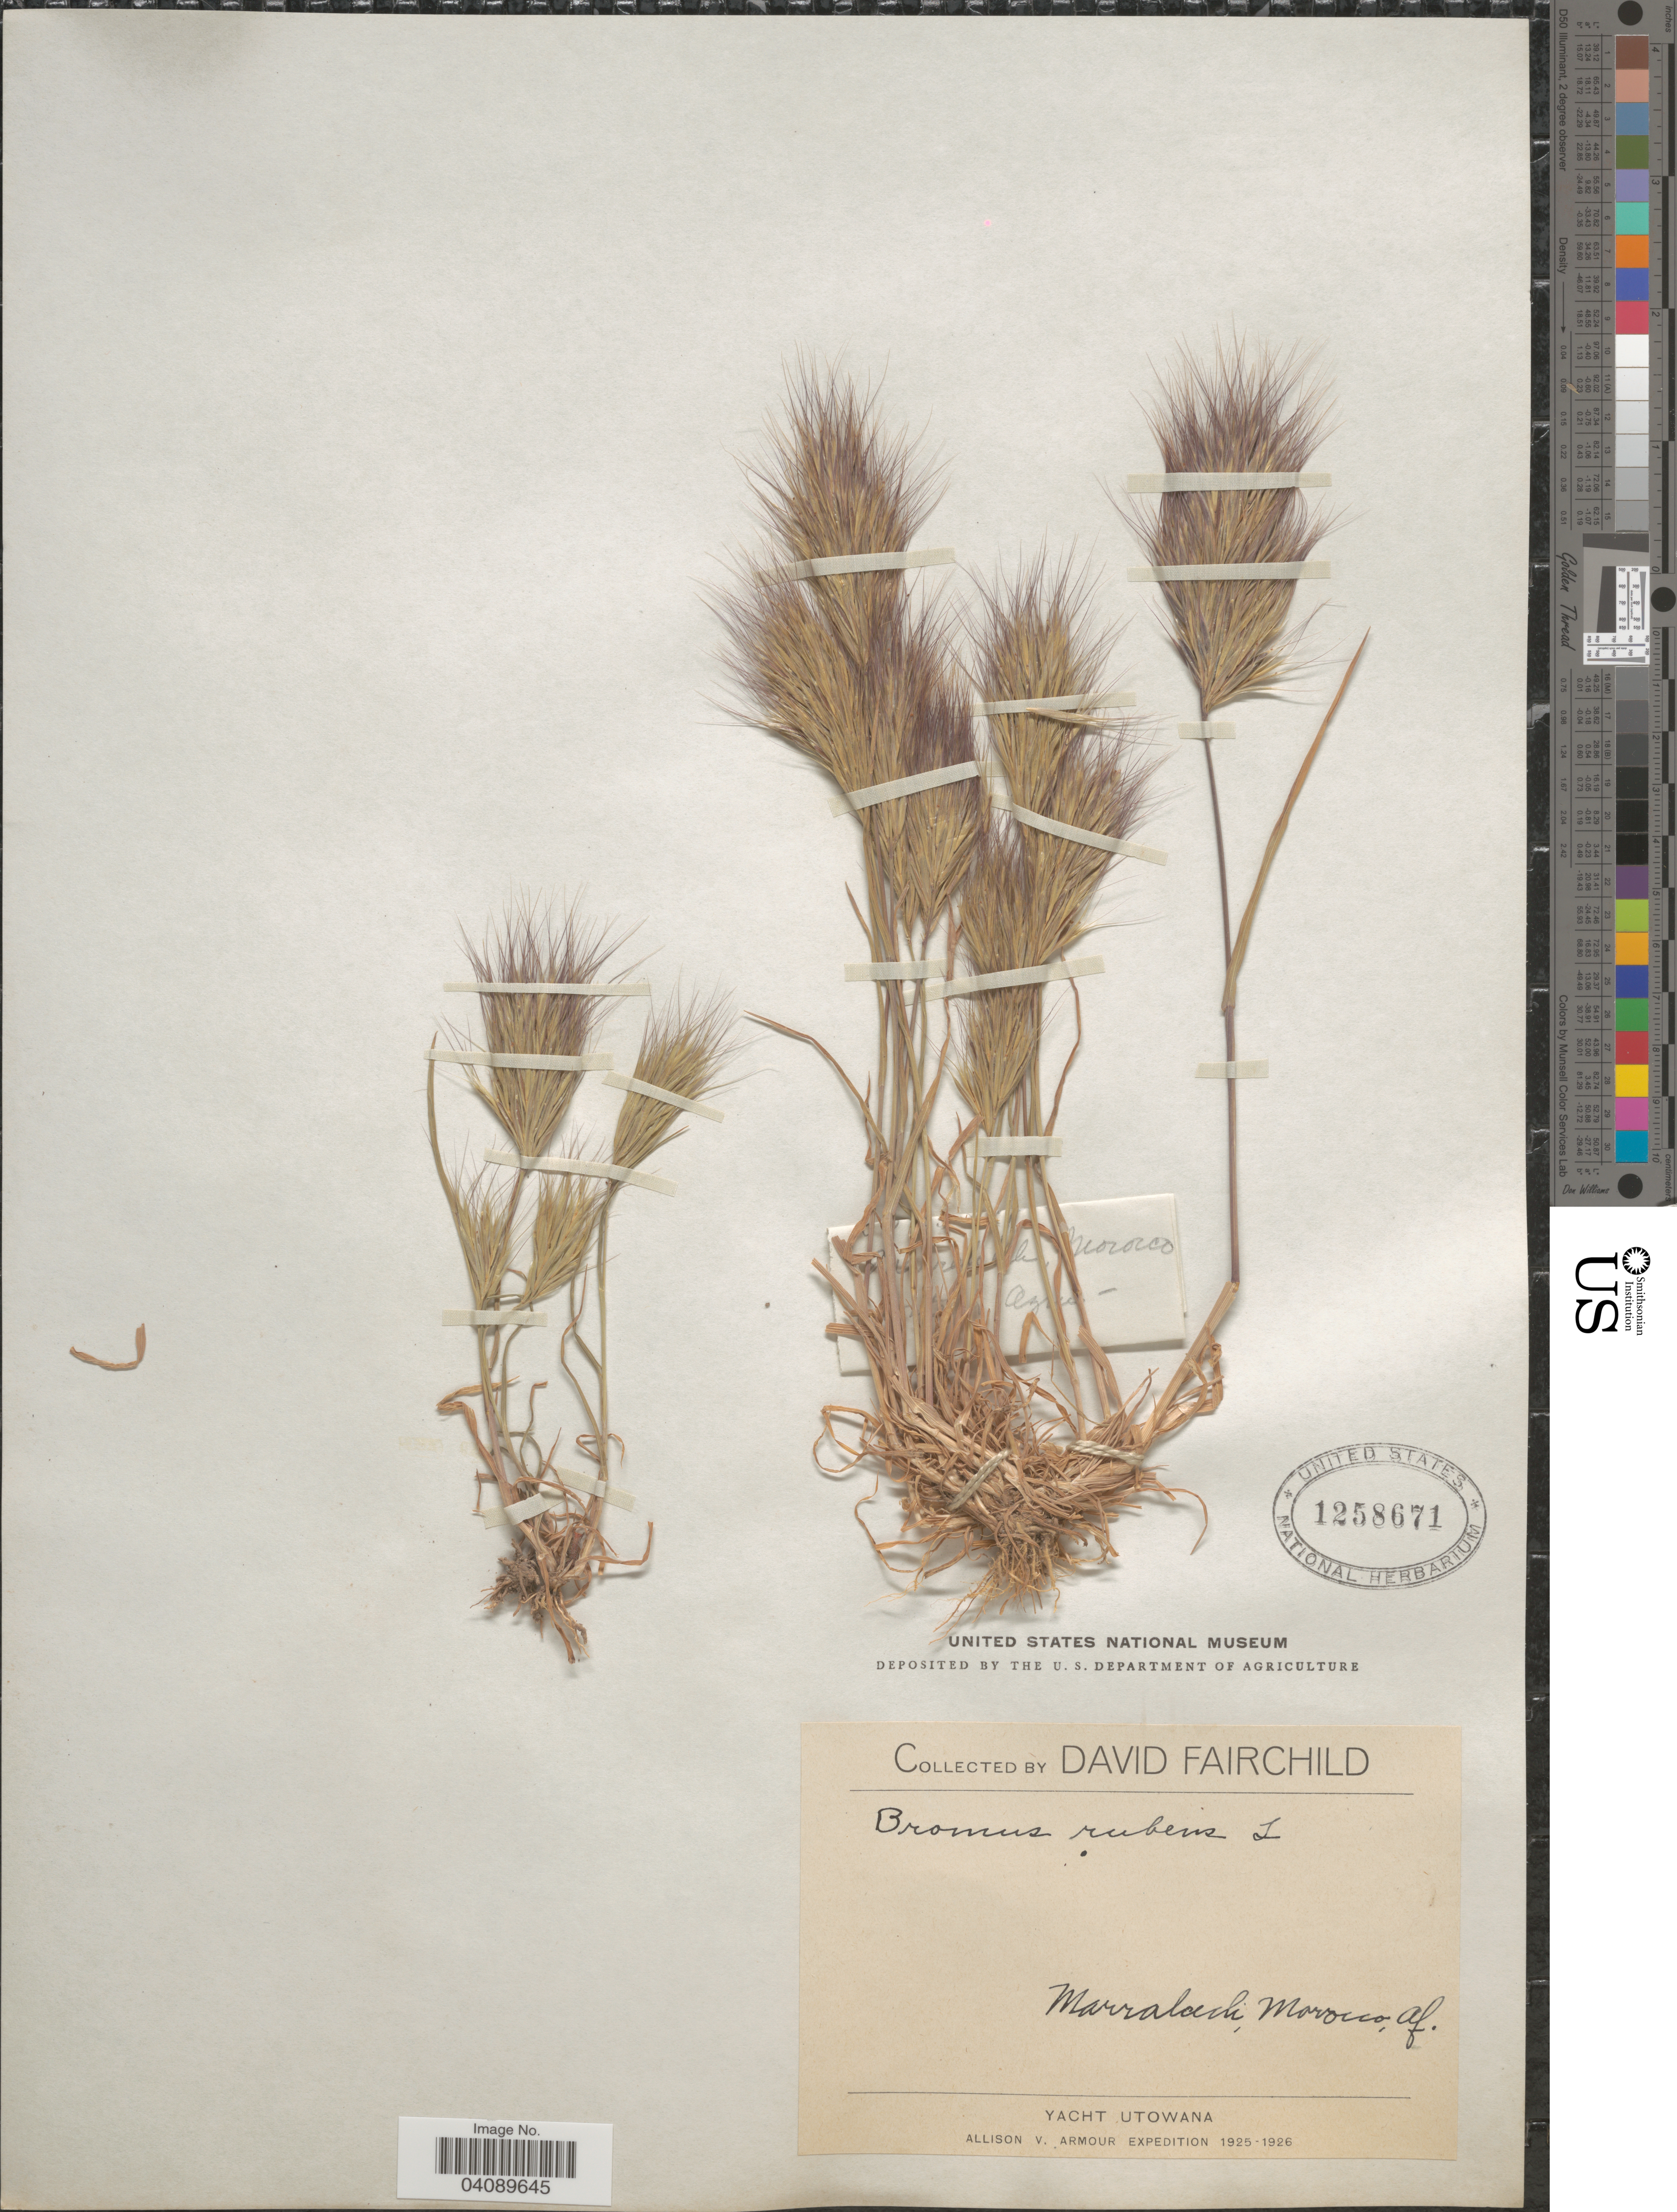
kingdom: Plantae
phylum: Tracheophyta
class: Liliopsida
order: Poales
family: Poaceae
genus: Bromus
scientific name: Bromus rubens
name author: L.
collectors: D. Fairchild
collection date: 1925/1926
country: Morocco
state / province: Marrakech-Tensift-Al Haouz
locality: Marrakach. Allison V. Armout Expedition 1925-1926.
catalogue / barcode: US 1258671